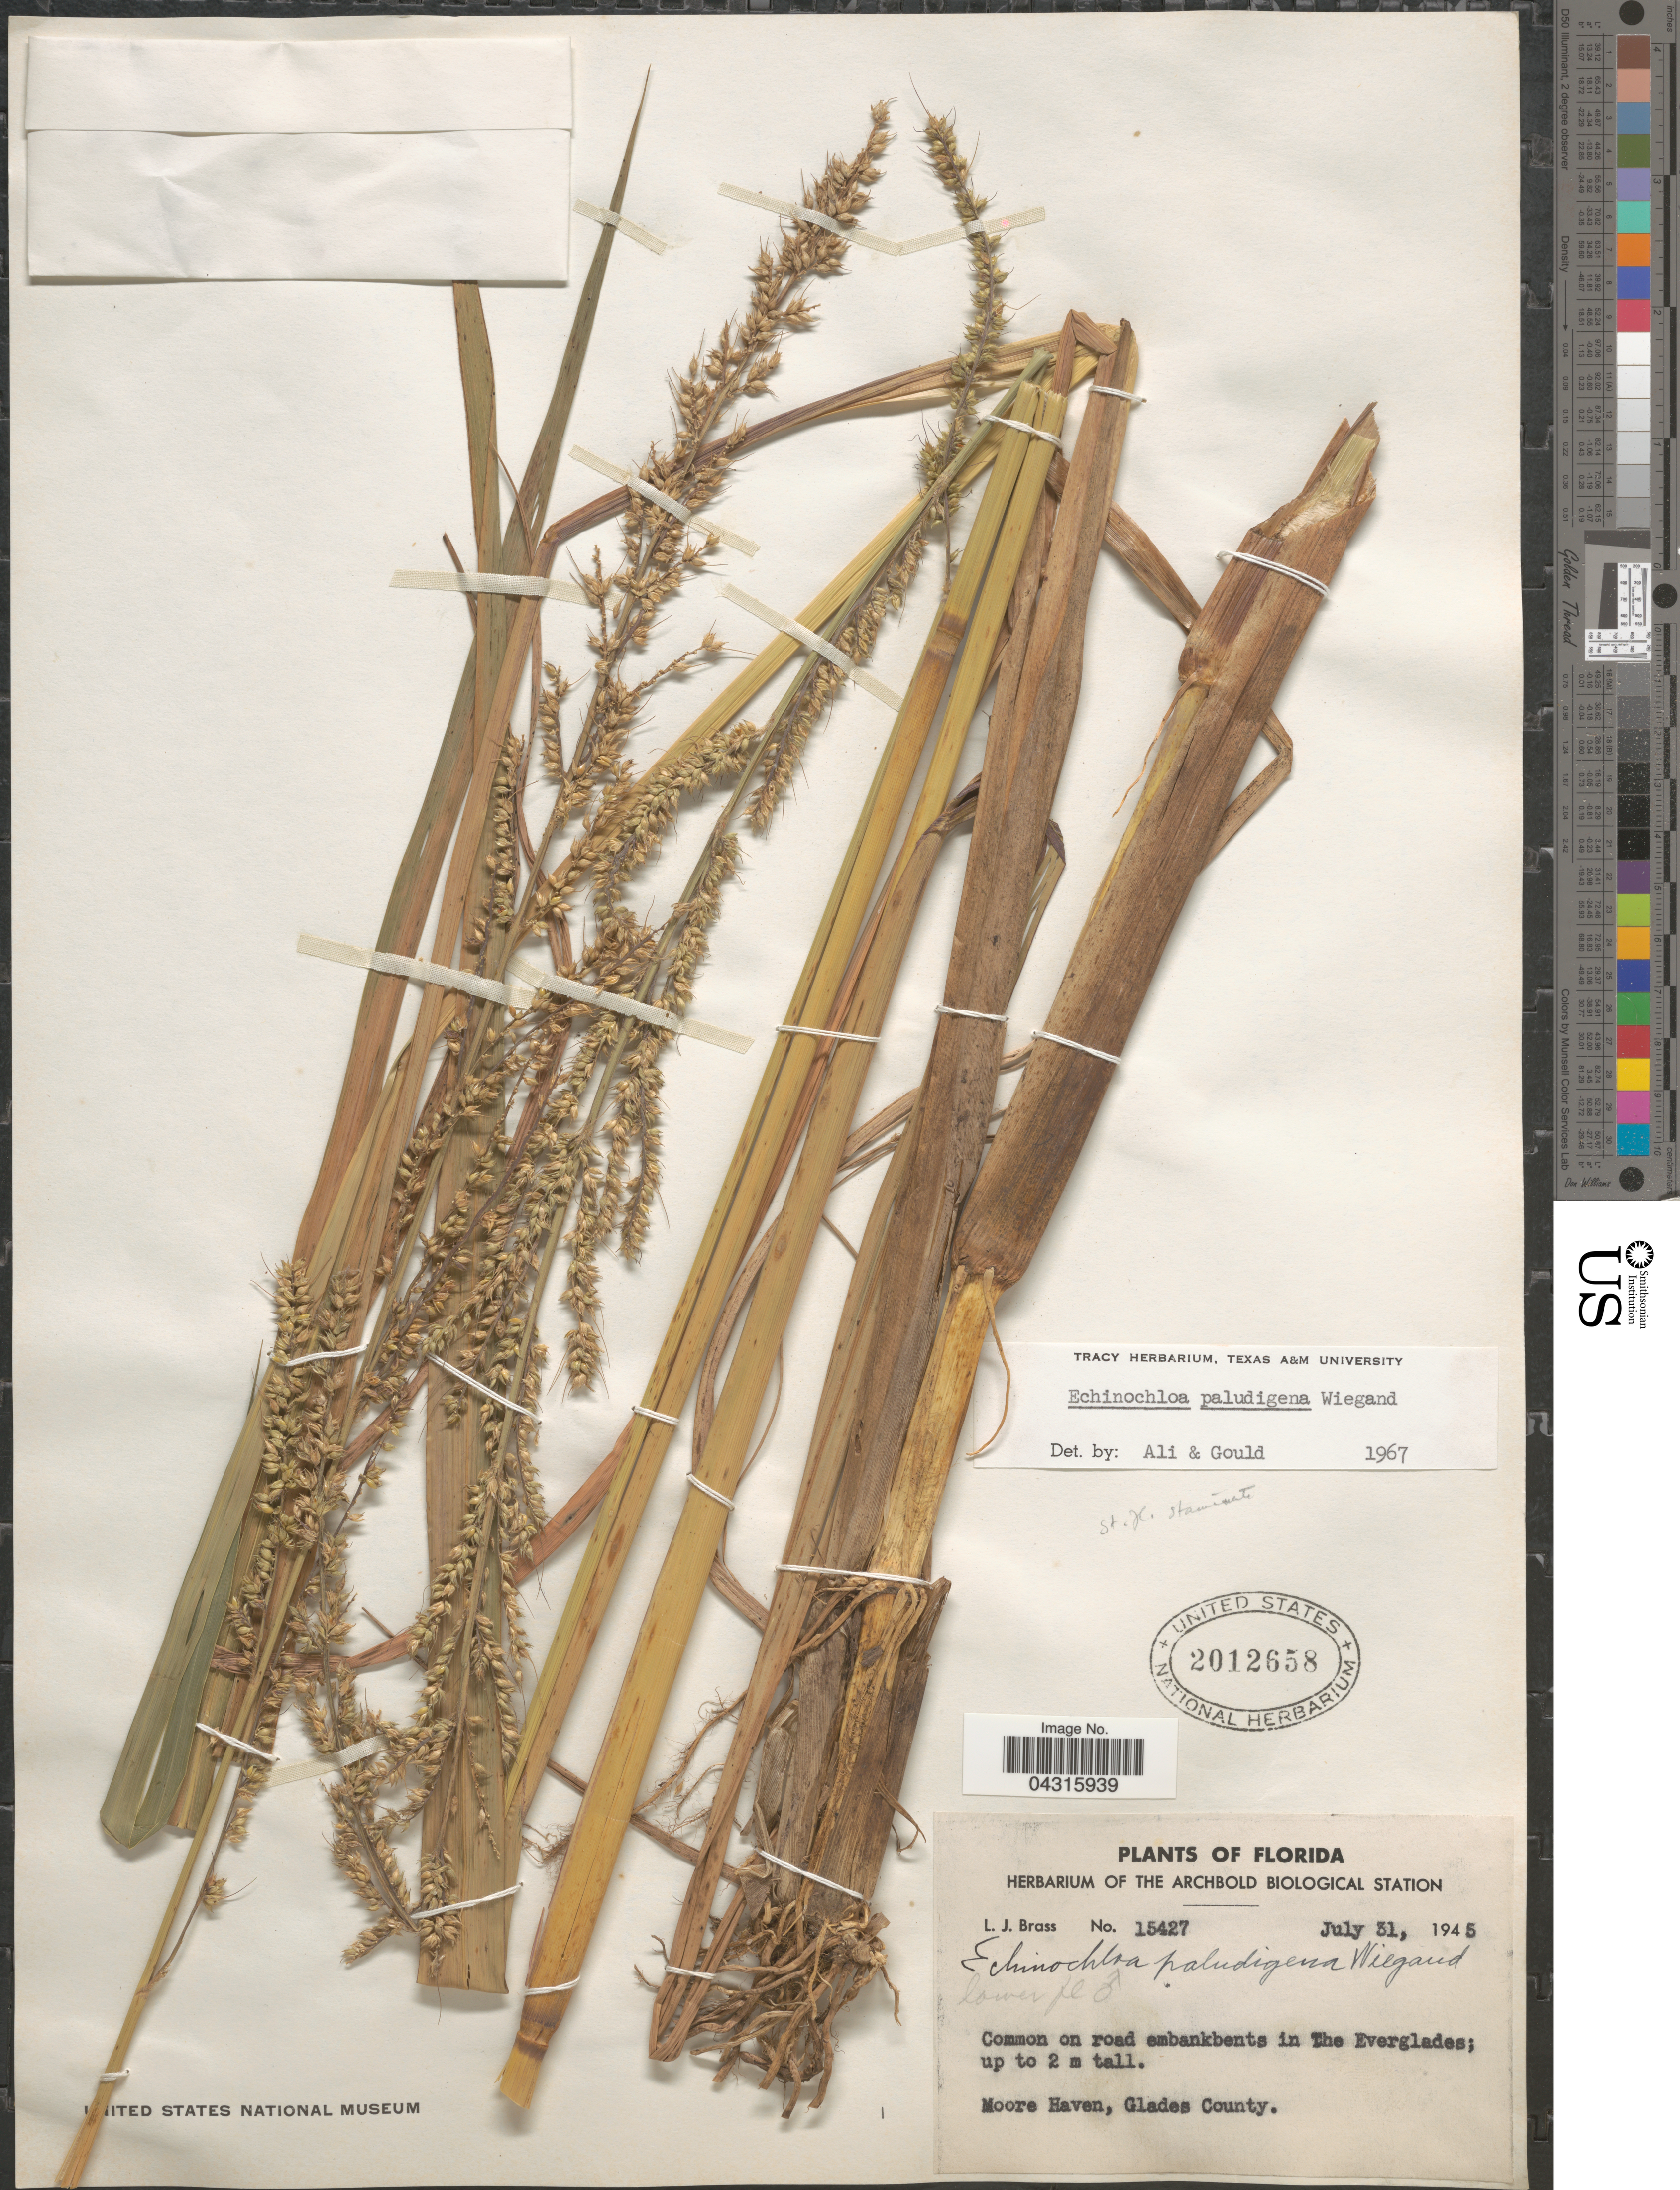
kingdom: Plantae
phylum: Tracheophyta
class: Liliopsida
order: Poales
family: Poaceae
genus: Echinochloa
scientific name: Echinochloa paludigena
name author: Wiegand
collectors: L. J. Brass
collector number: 15427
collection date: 1945-07-31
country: United States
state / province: Florida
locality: Common on road embankments in The Everglades. Moore Haven, Glades County.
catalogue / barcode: US 2012658